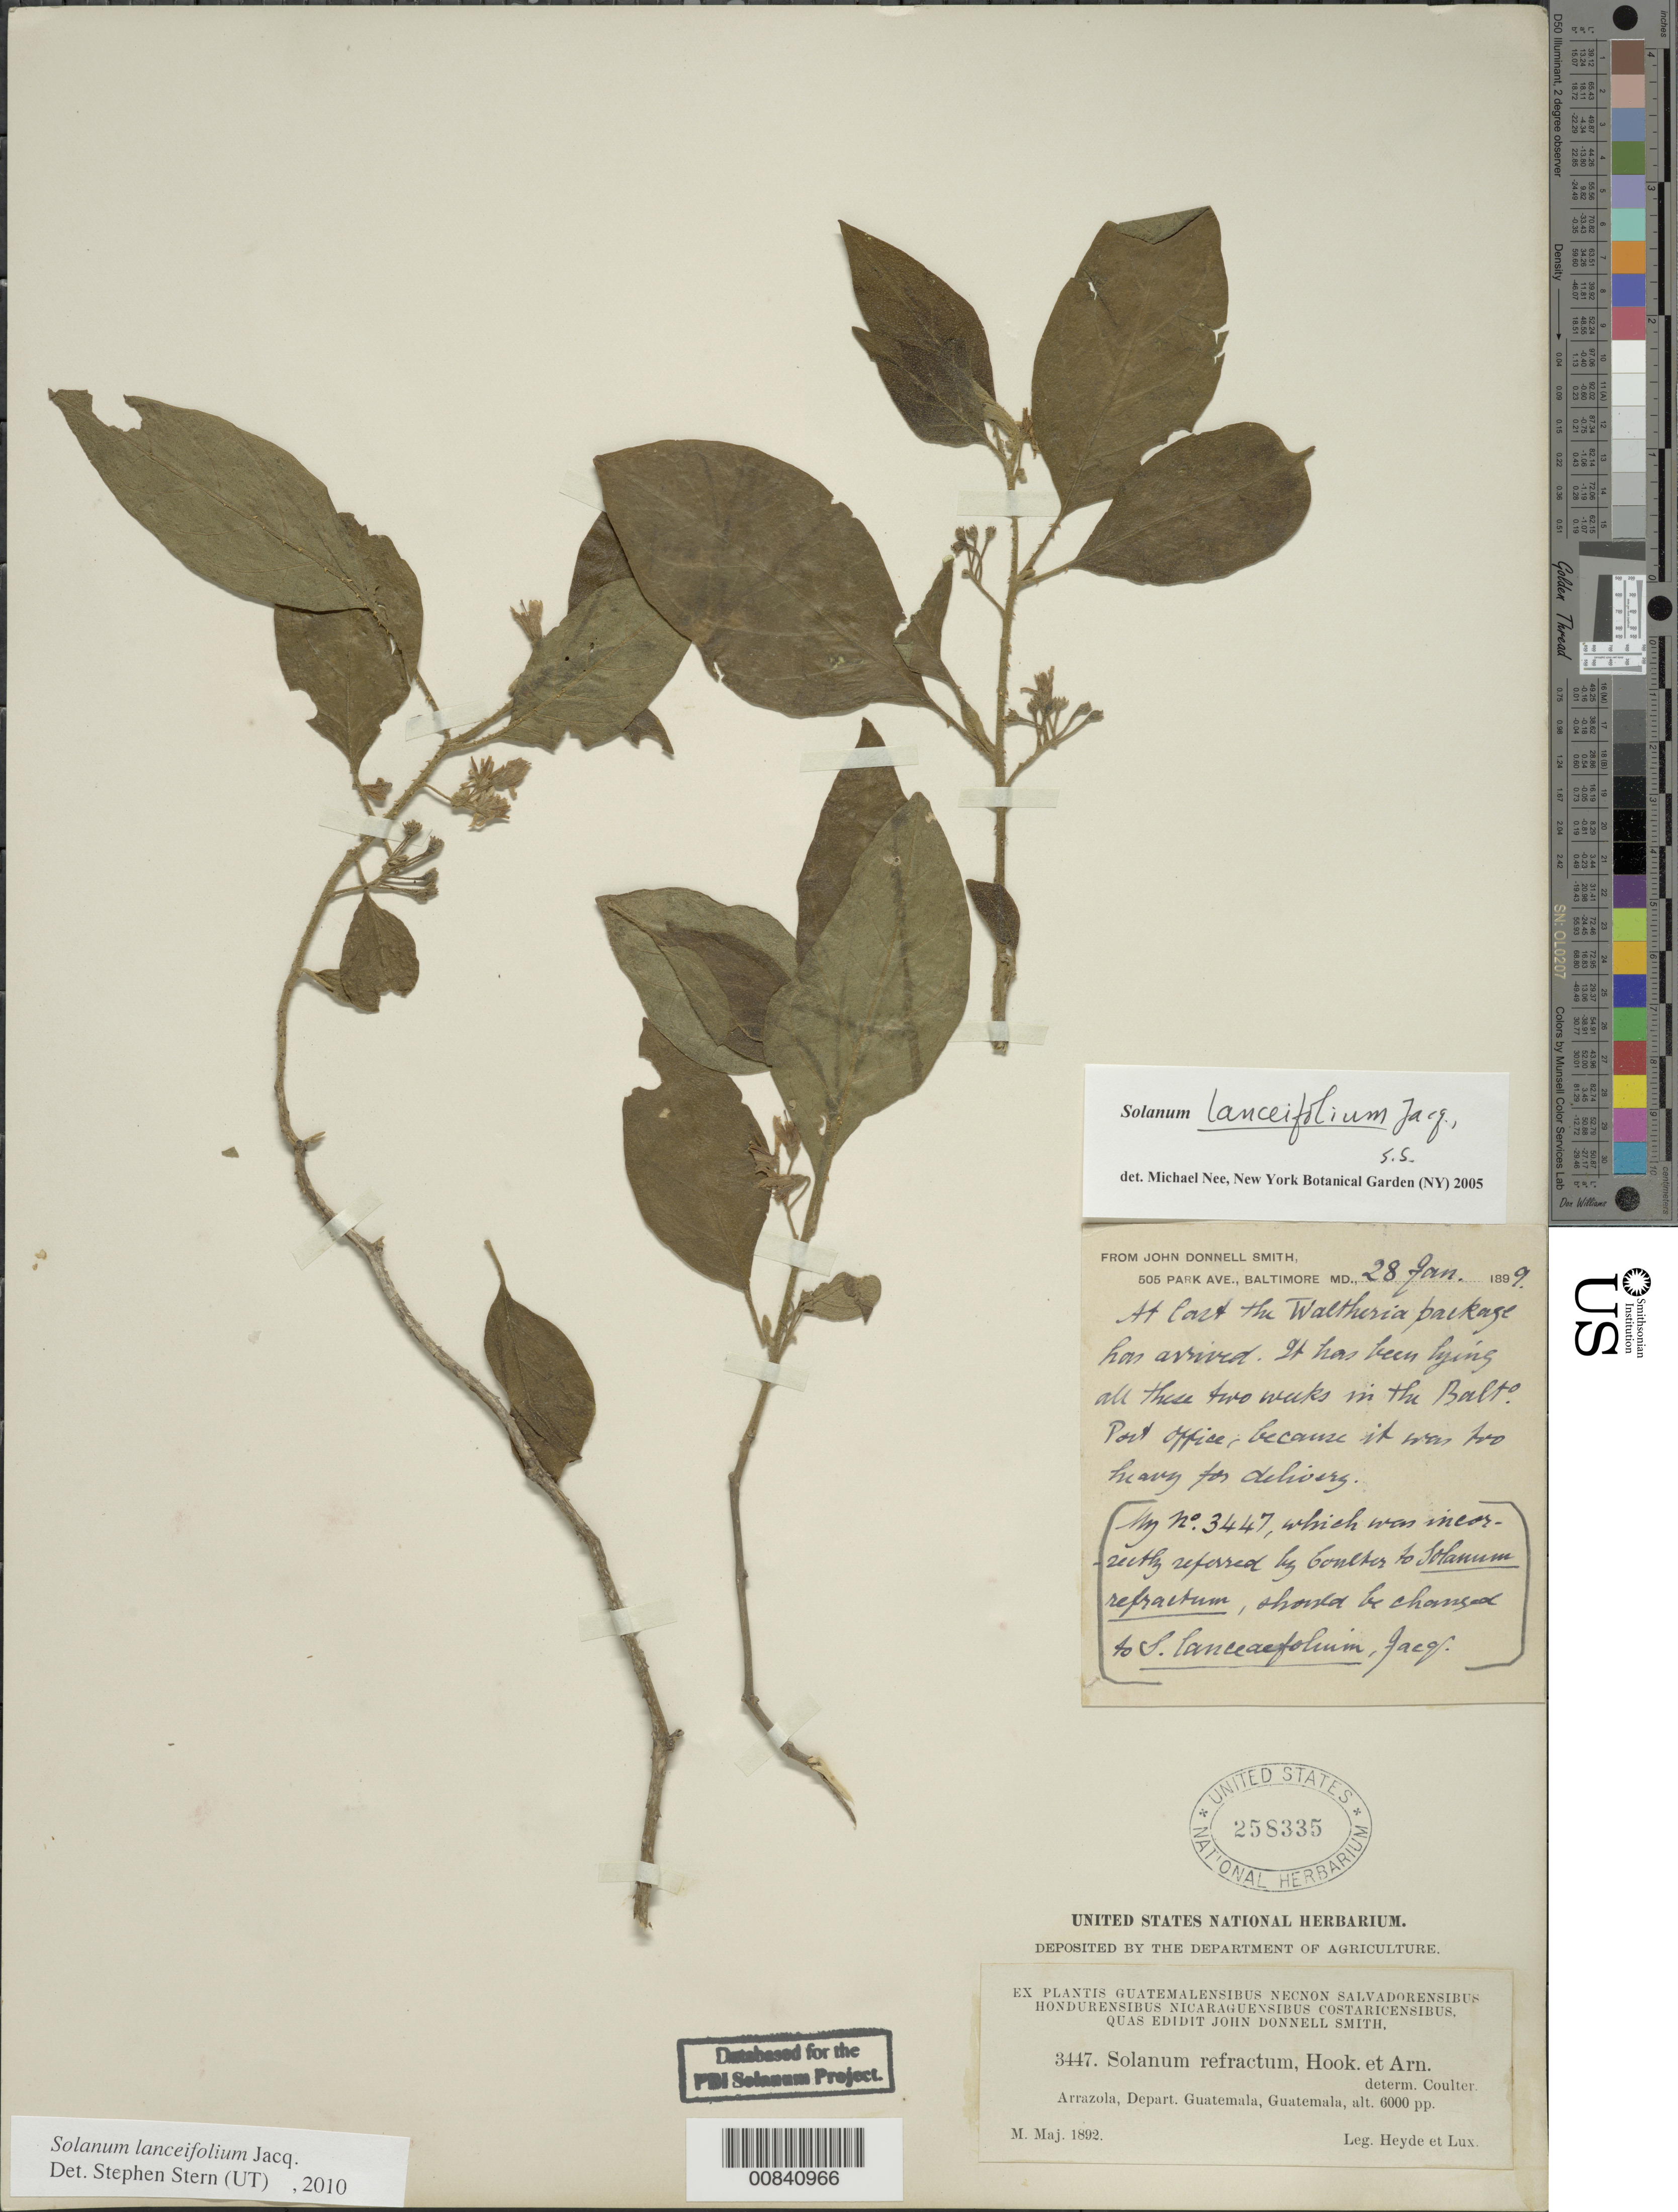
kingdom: Plantae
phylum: Tracheophyta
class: Magnoliopsida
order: Solanales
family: Solanaceae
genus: Solanum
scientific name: Solanum lanceifolium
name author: Jacq.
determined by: Nee, Michael H.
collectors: E. T. Heyde & E. Lux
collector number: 3447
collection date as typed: May 1892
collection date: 1892-05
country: Guatemala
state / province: Guatemala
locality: Arrazola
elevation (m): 1829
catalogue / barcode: US 258335